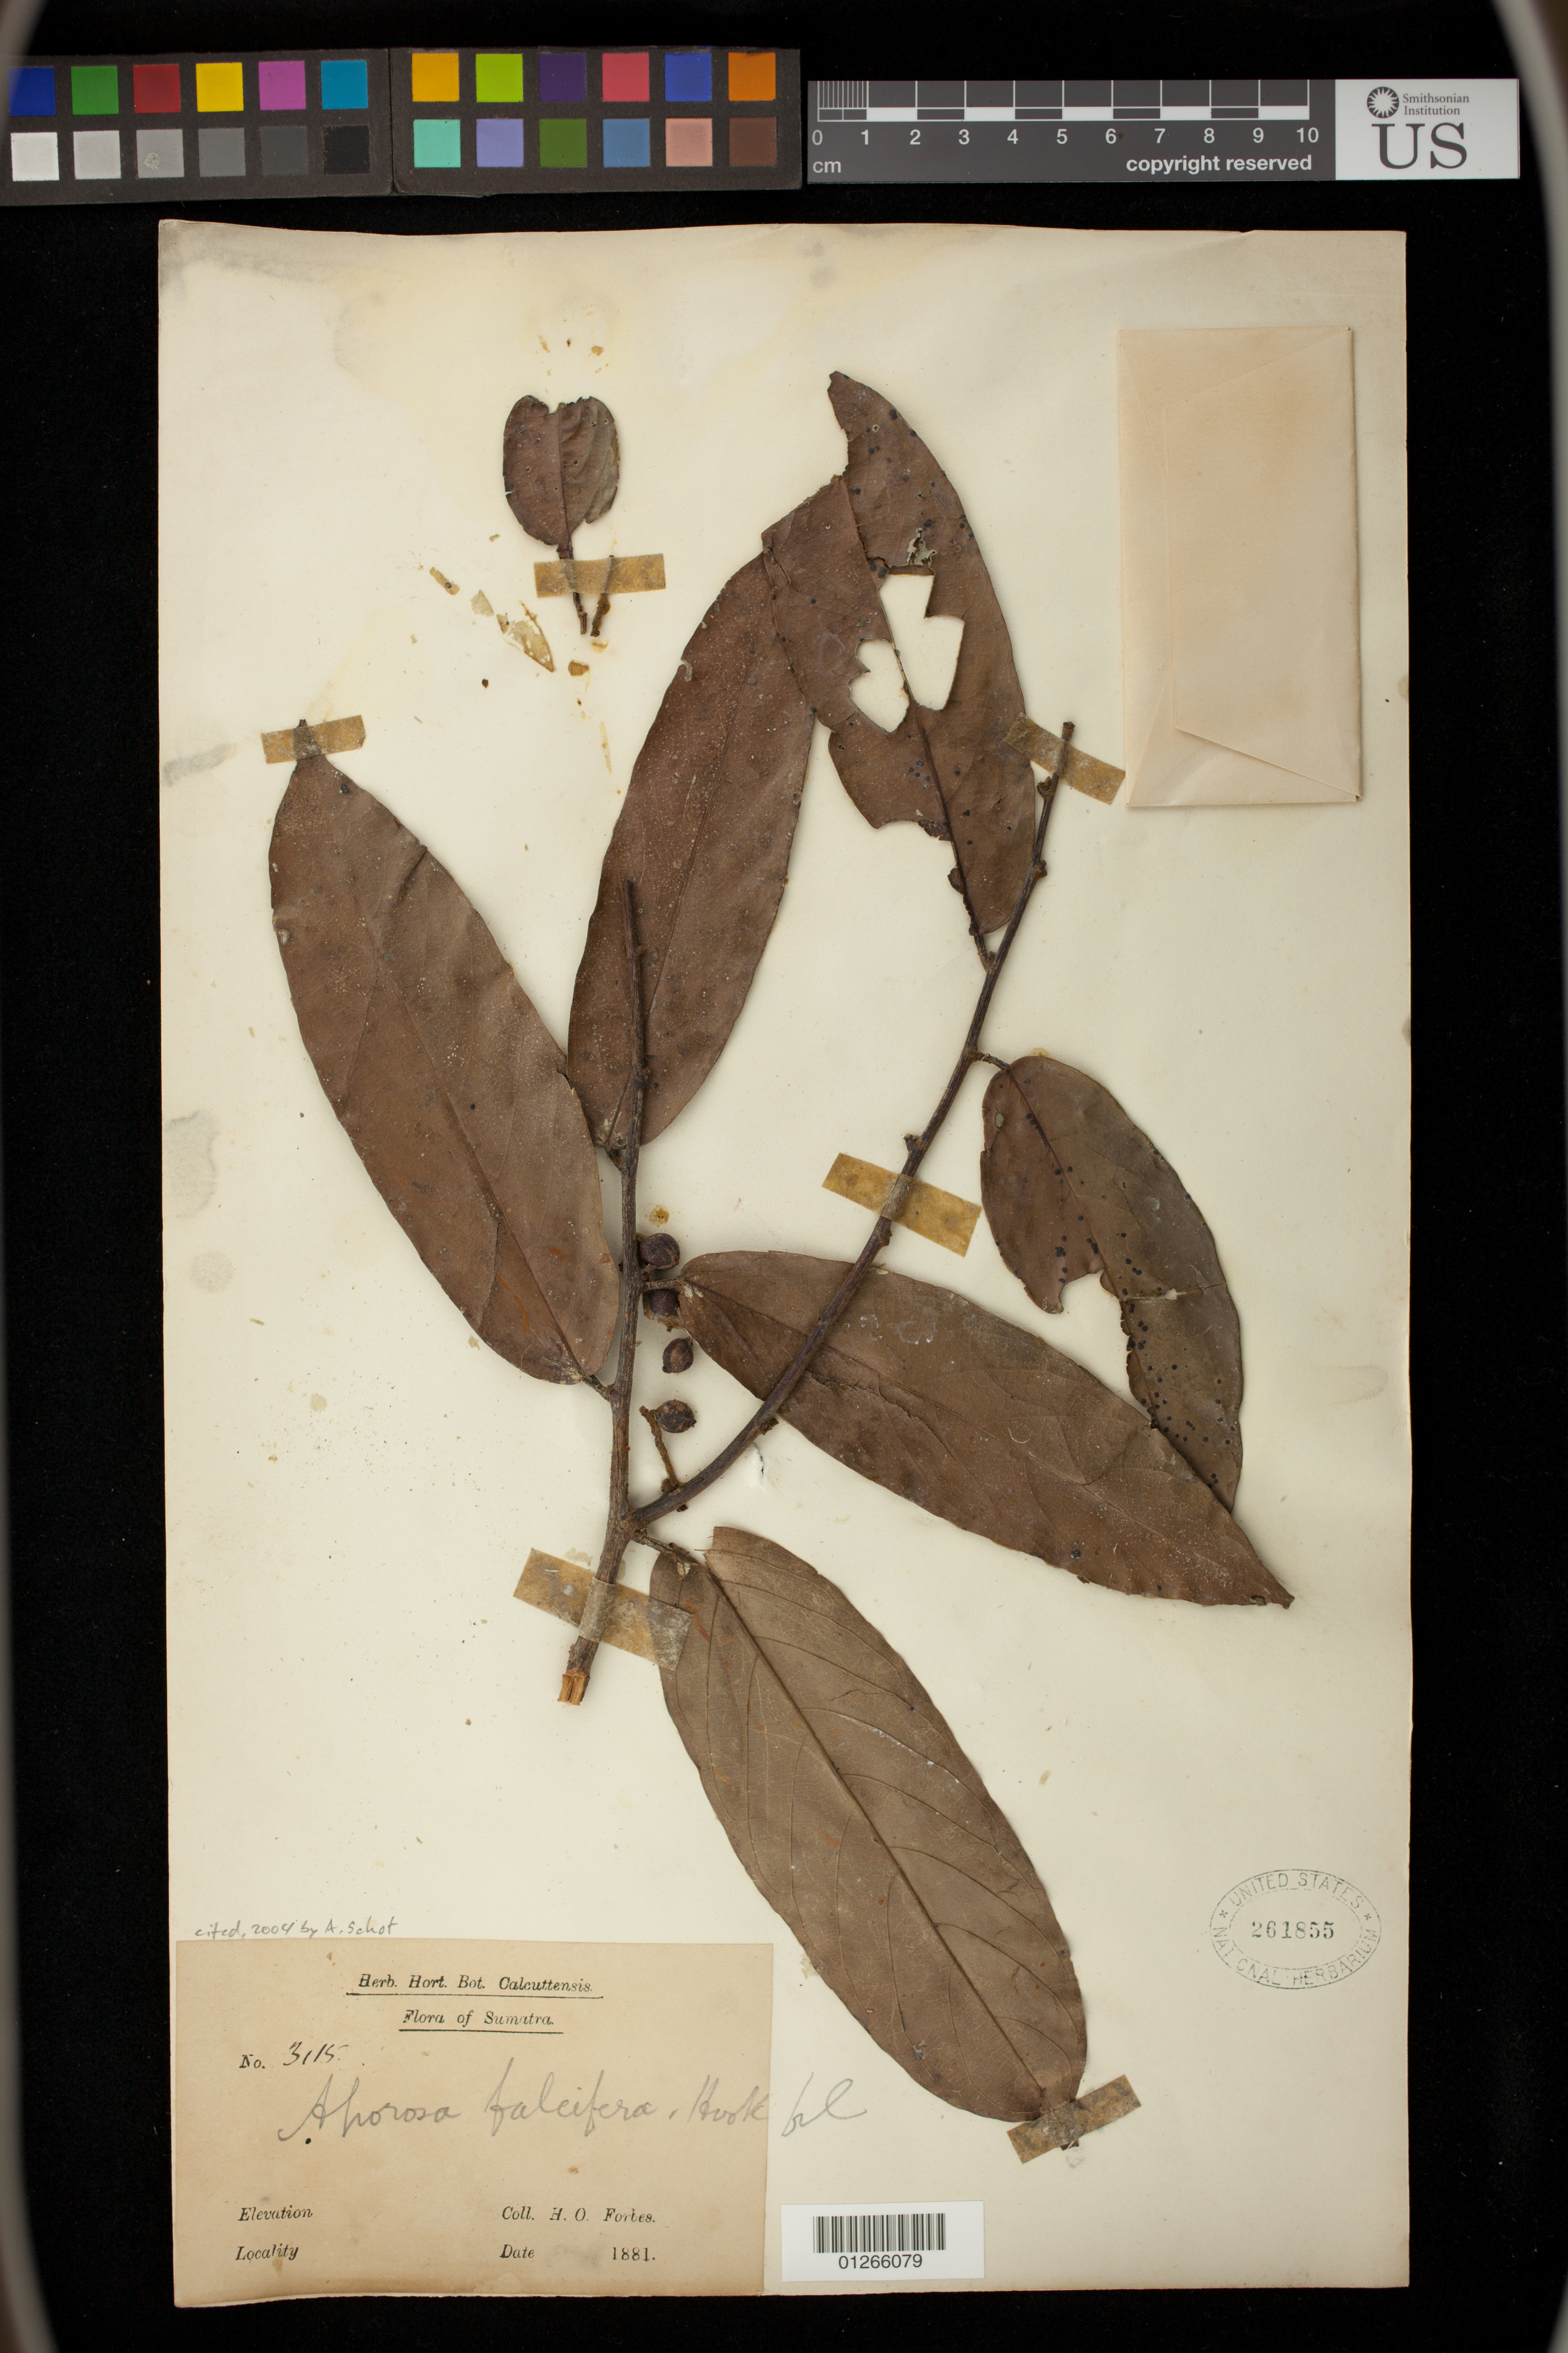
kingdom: Plantae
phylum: Tracheophyta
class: Magnoliopsida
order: Malpighiales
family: Phyllanthaceae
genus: Aporosa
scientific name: Aporosa falcifera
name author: Hook. f.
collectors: H. O. Forbes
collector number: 3115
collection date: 1881-01-01/1881-12-31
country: Indonesia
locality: Sumatra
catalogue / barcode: US 261855